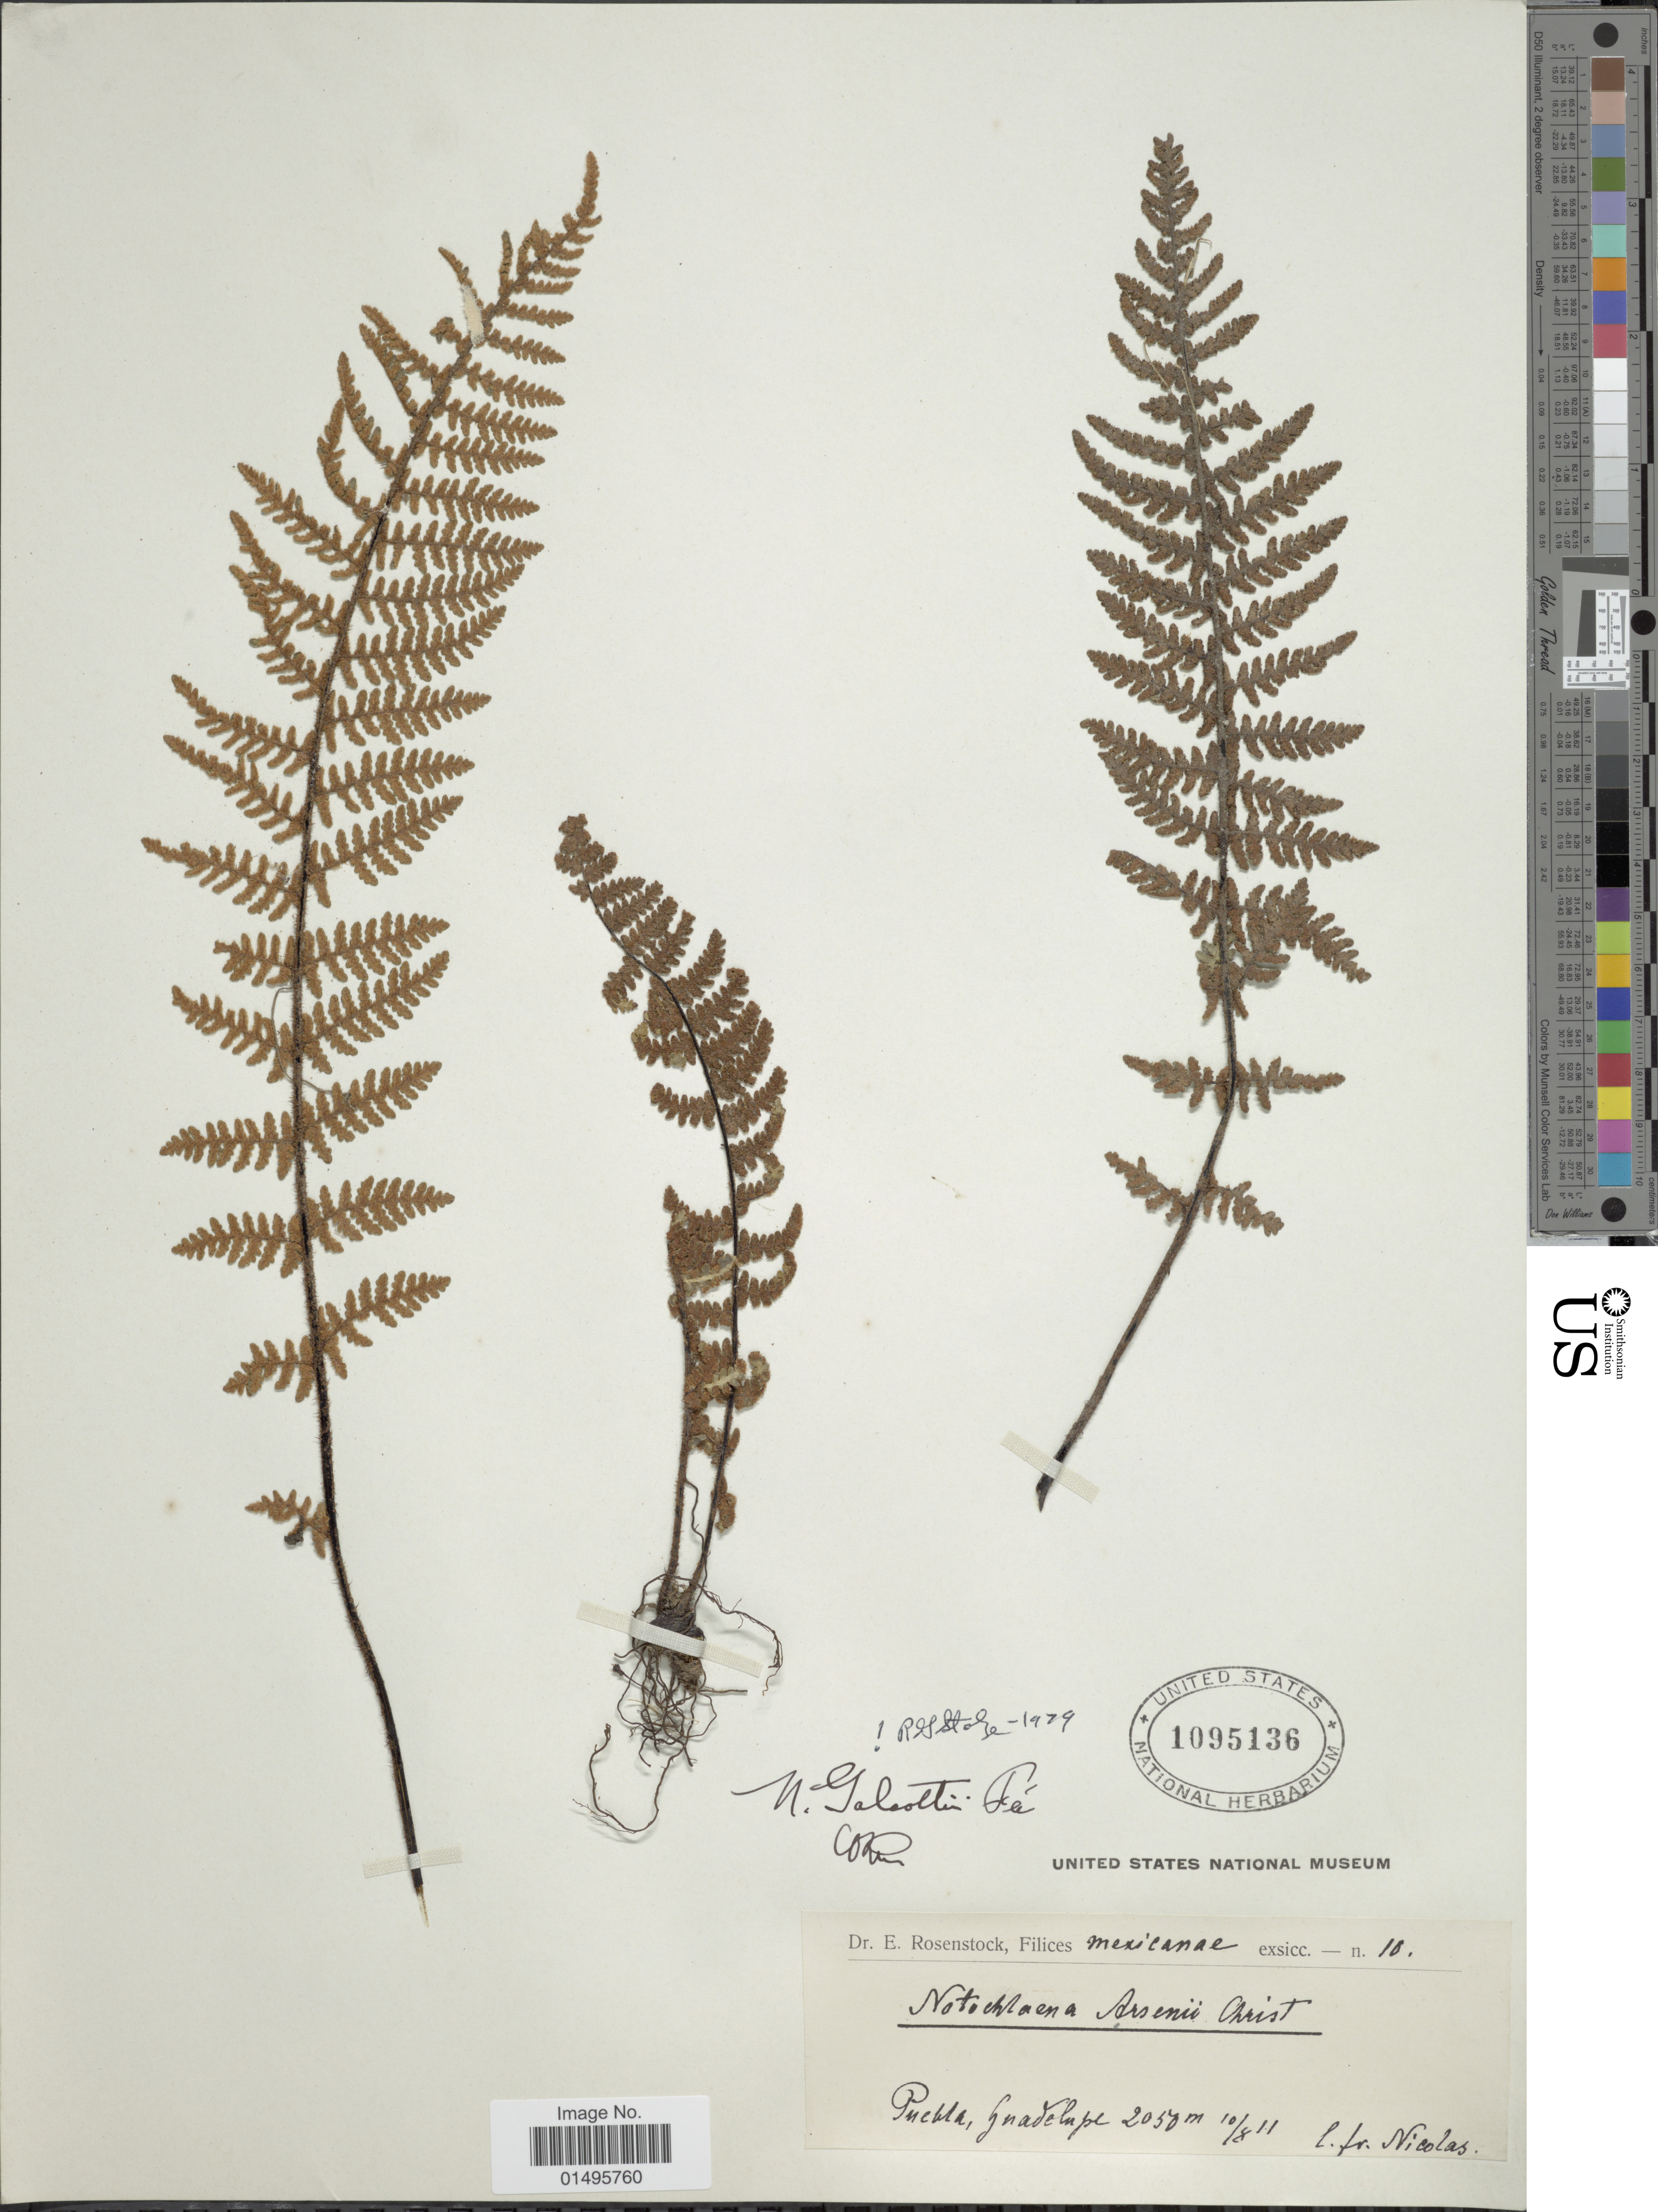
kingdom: Plantae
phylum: Tracheophyta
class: Polypodiopsida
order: Polypodiales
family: Pteridaceae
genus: Notholaena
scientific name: Notholaena galeottii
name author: Fée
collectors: F. Nicolas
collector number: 10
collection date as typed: Transcribed d/m/y: 10/8/11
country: Mexico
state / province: Puebla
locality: Guadelupe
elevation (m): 2050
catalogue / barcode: US 1095136